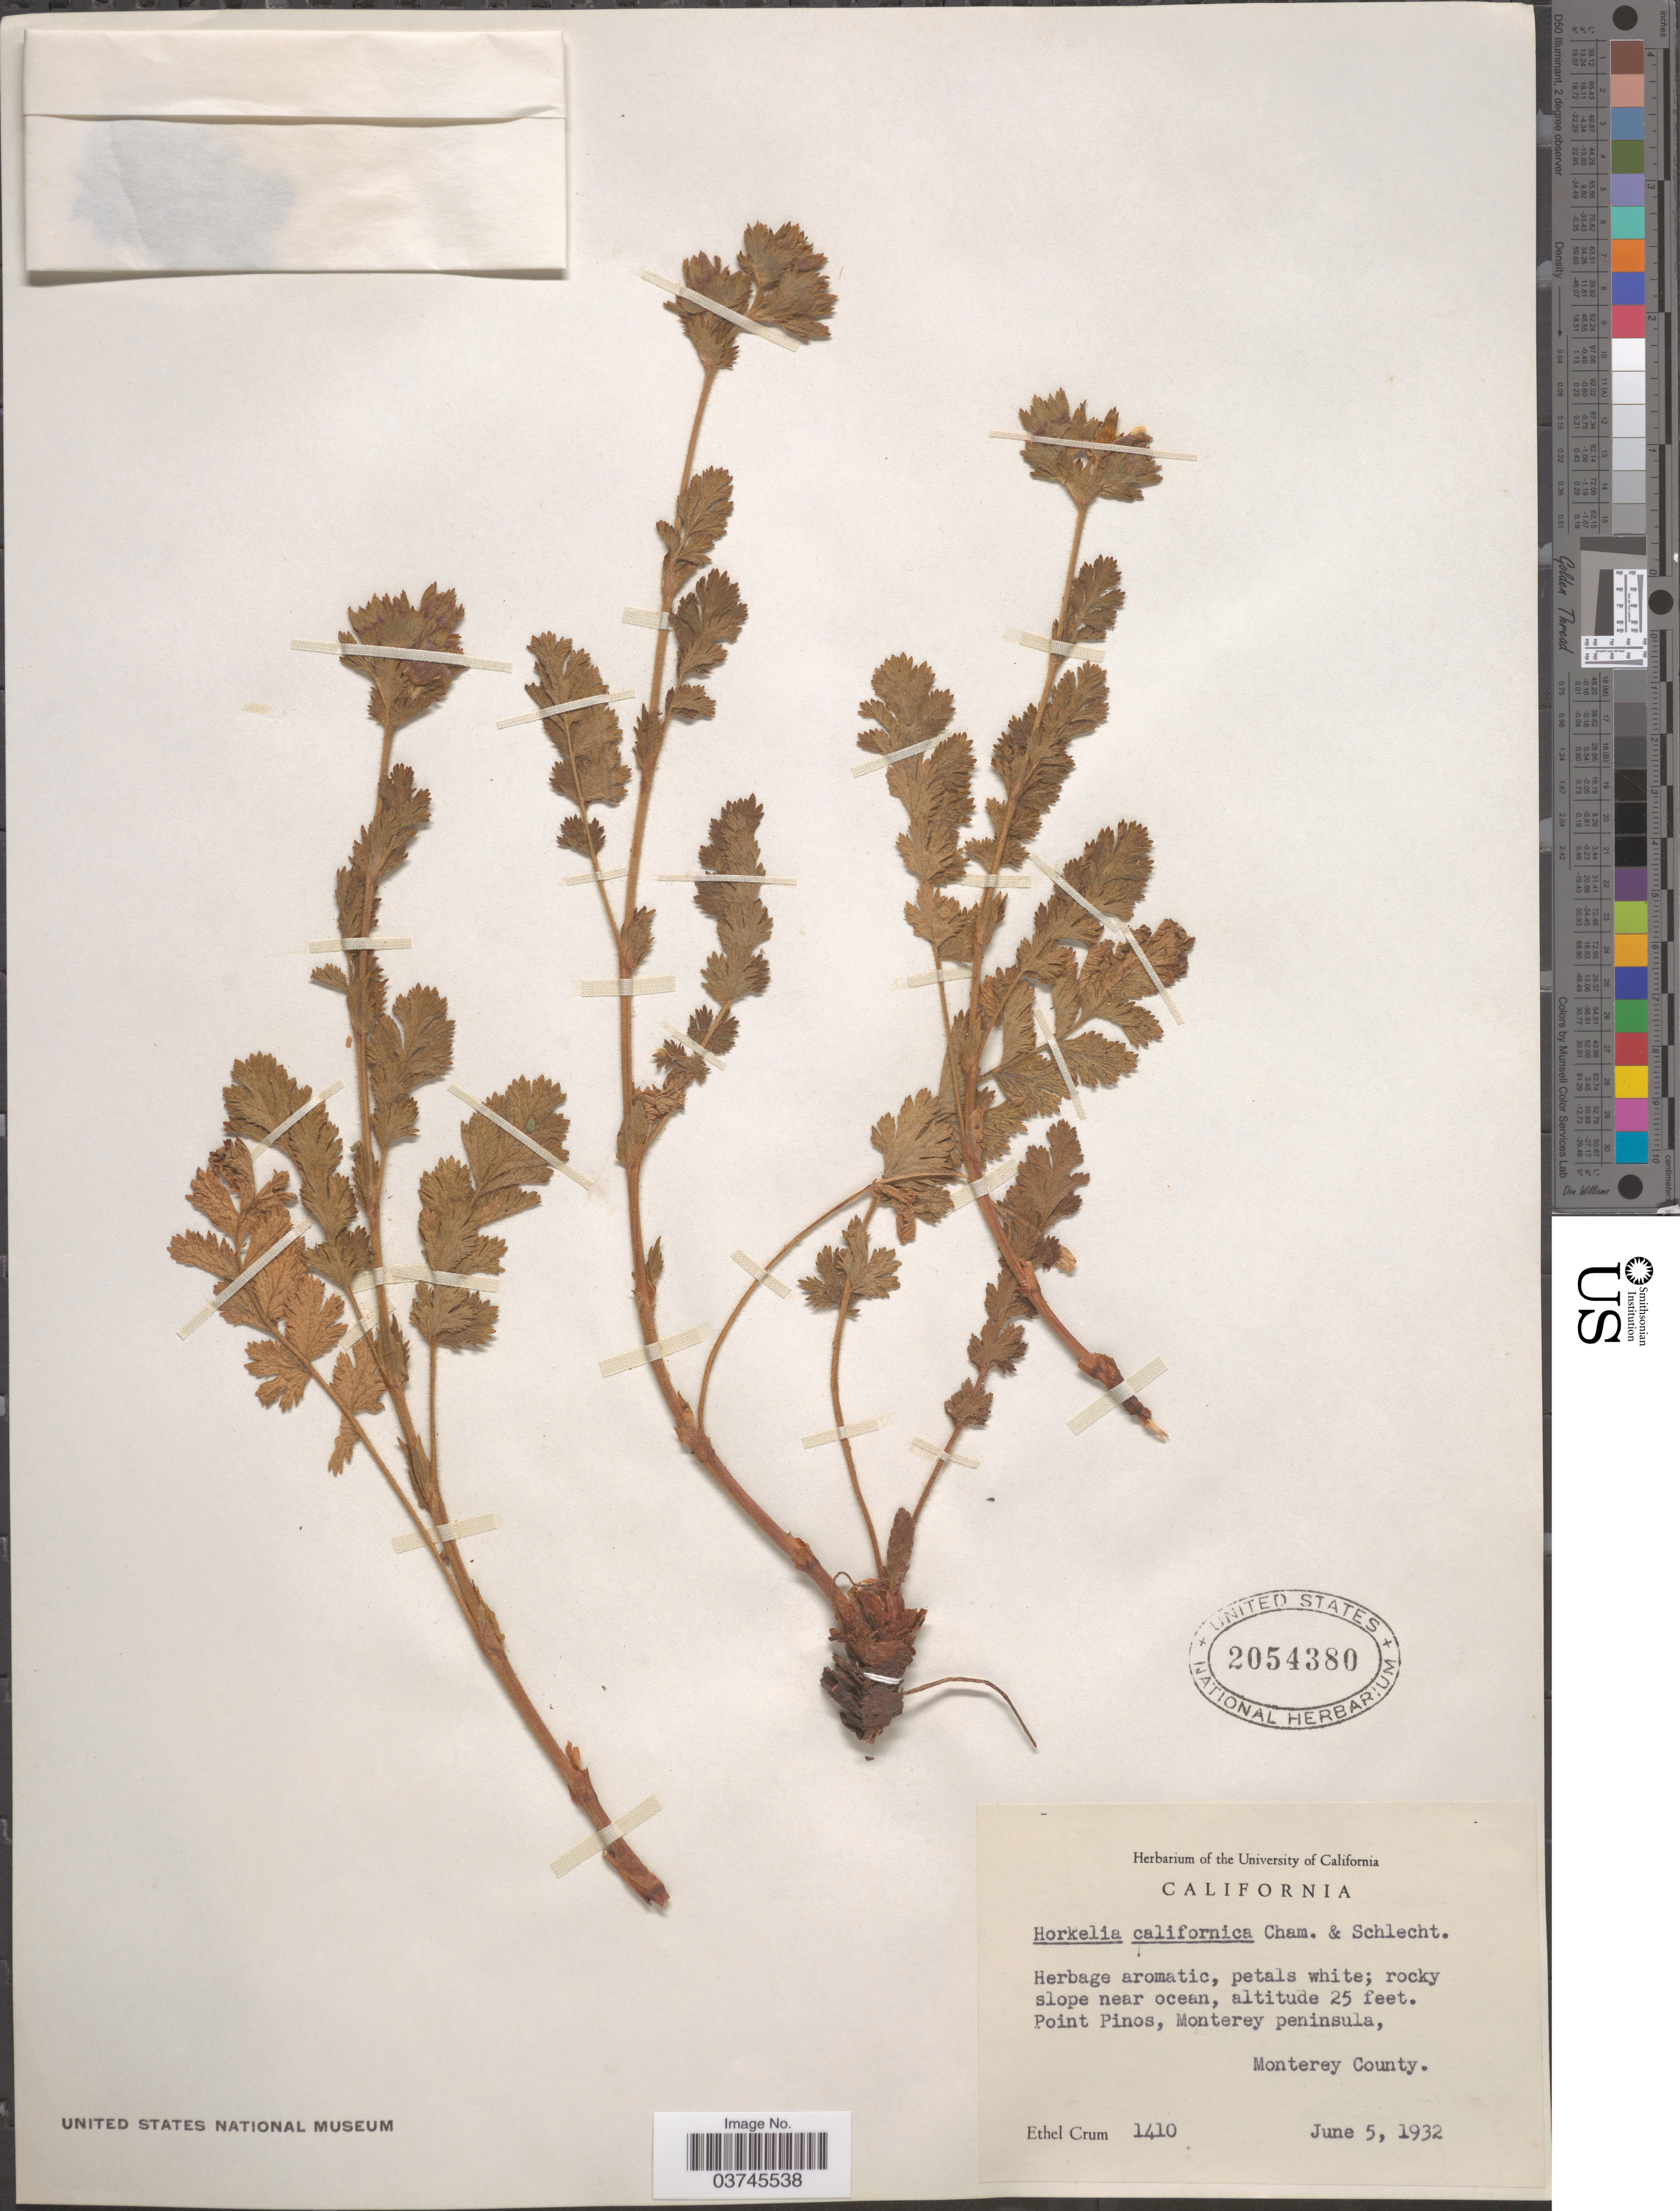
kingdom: Plantae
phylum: Tracheophyta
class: Magnoliopsida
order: Rosales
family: Rosaceae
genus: Potentilla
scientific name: Potentilla californica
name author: (Cham. & Schltdl.) Greene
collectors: E. K. Crum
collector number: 1410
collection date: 1932-06-05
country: United States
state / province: California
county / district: Monterey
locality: Point Pinos, Monterey peninsula. Monterey County.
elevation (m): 8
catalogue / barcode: US 2054380